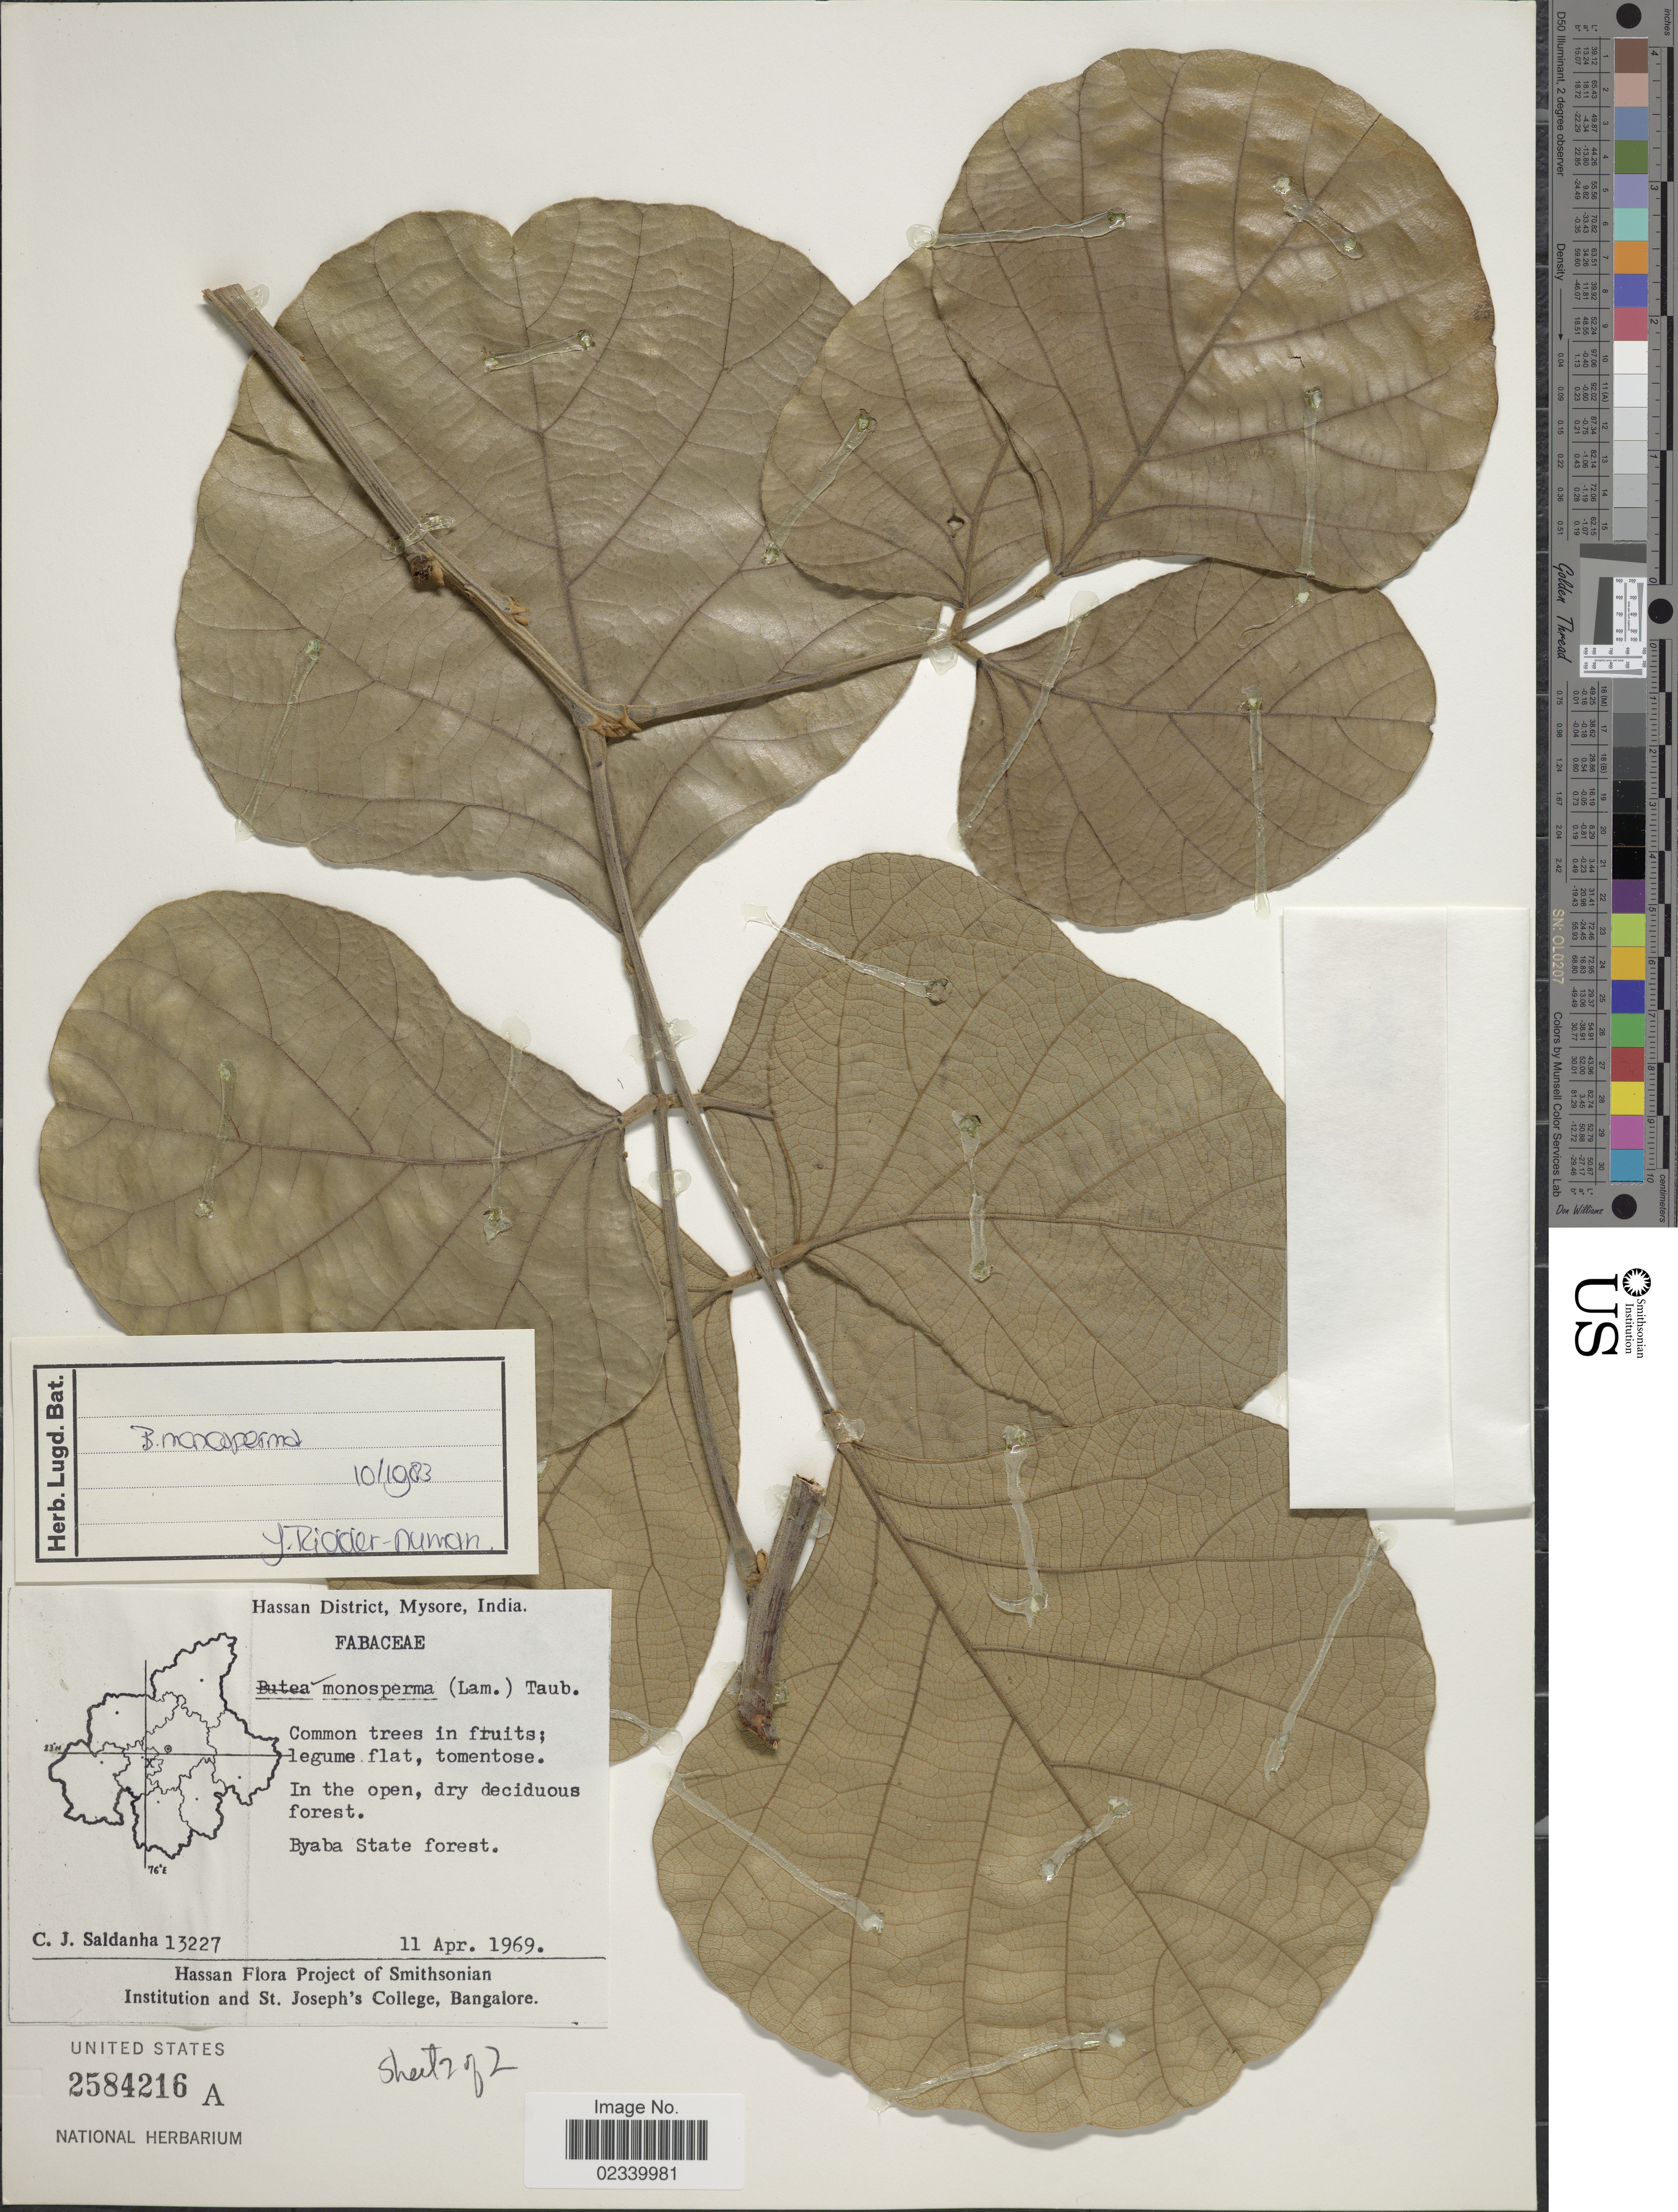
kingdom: Plantae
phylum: Tracheophyta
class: Magnoliopsida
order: Fabales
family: Fabaceae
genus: Butea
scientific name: Butea monosperma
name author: (Lam.) Taub.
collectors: C. J. Saldanha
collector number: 13227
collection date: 1969-04-11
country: India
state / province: Karnataka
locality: Hassan District, Mysore, In the open, dry deciduous forest, Byaba State Forest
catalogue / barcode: US 2584216A